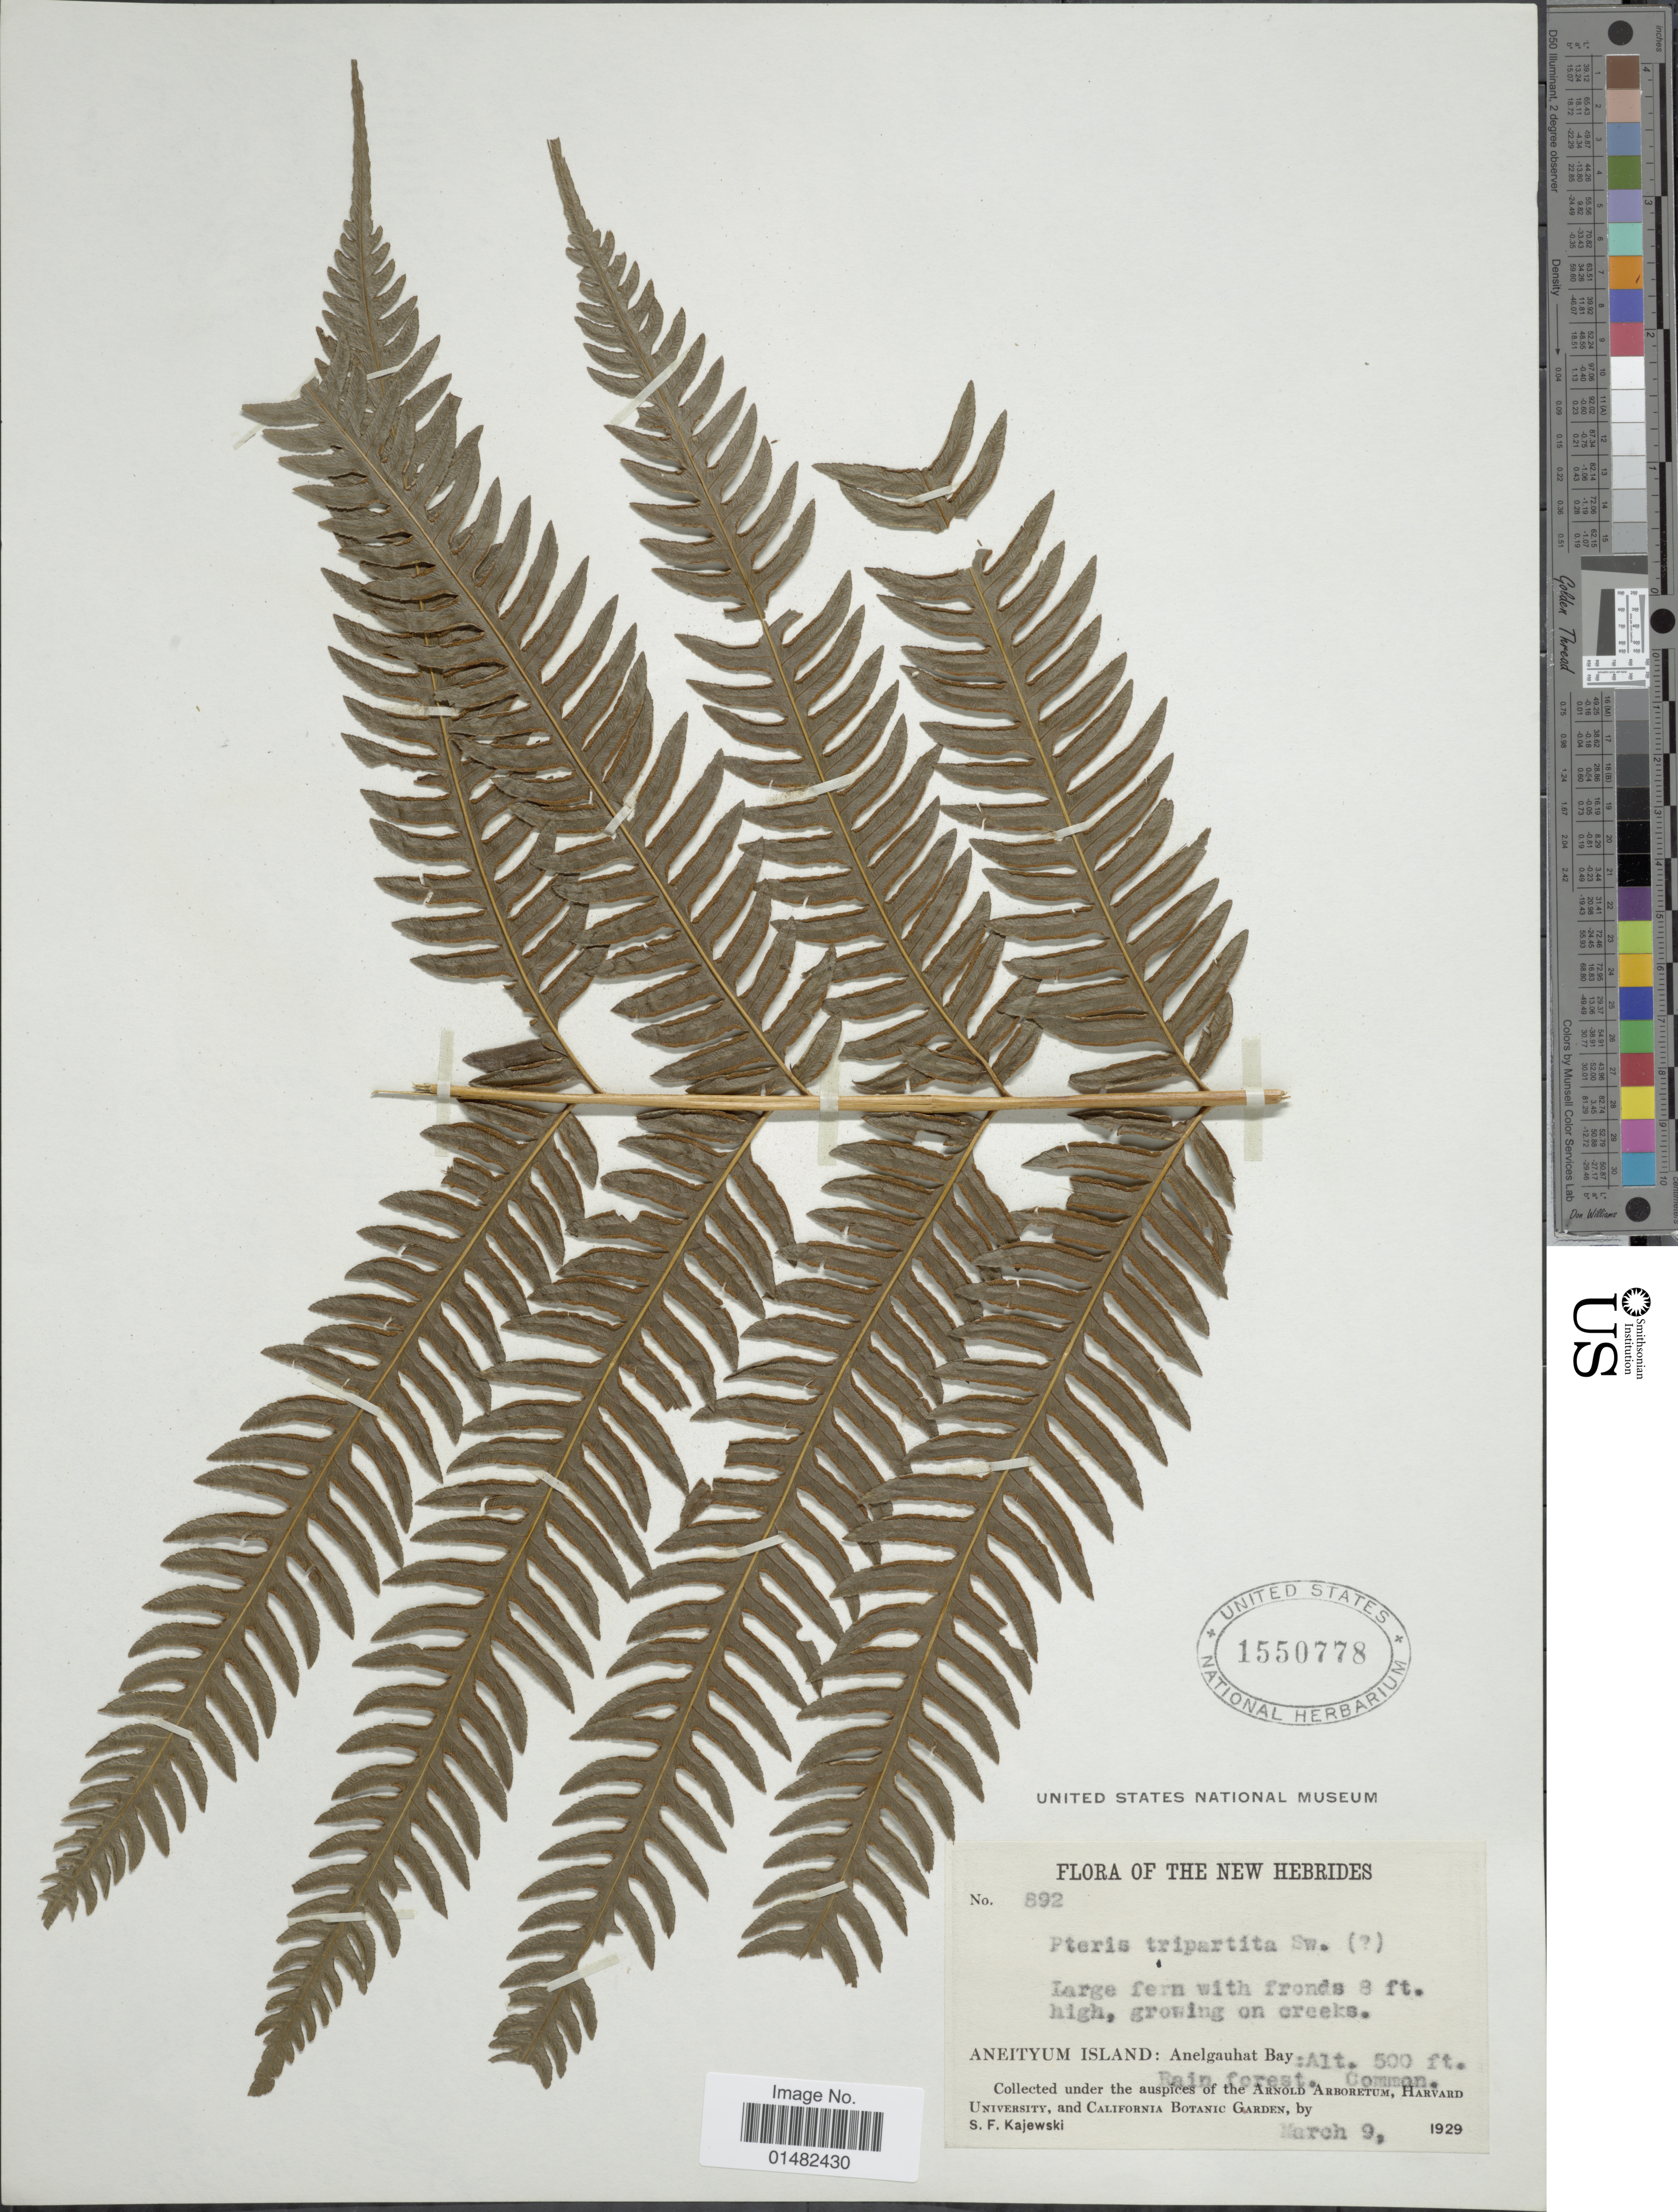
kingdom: Plantae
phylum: Tracheophyta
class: Polypodiopsida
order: Polypodiales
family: Pteridaceae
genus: Pteris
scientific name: Pteris tripartita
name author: Sw.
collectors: S. Kajewski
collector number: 892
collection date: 1929-03-09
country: Vanuatu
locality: New Hebrides. Aneityum Island: Anelgauhat Bay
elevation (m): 152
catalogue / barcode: US 1550778